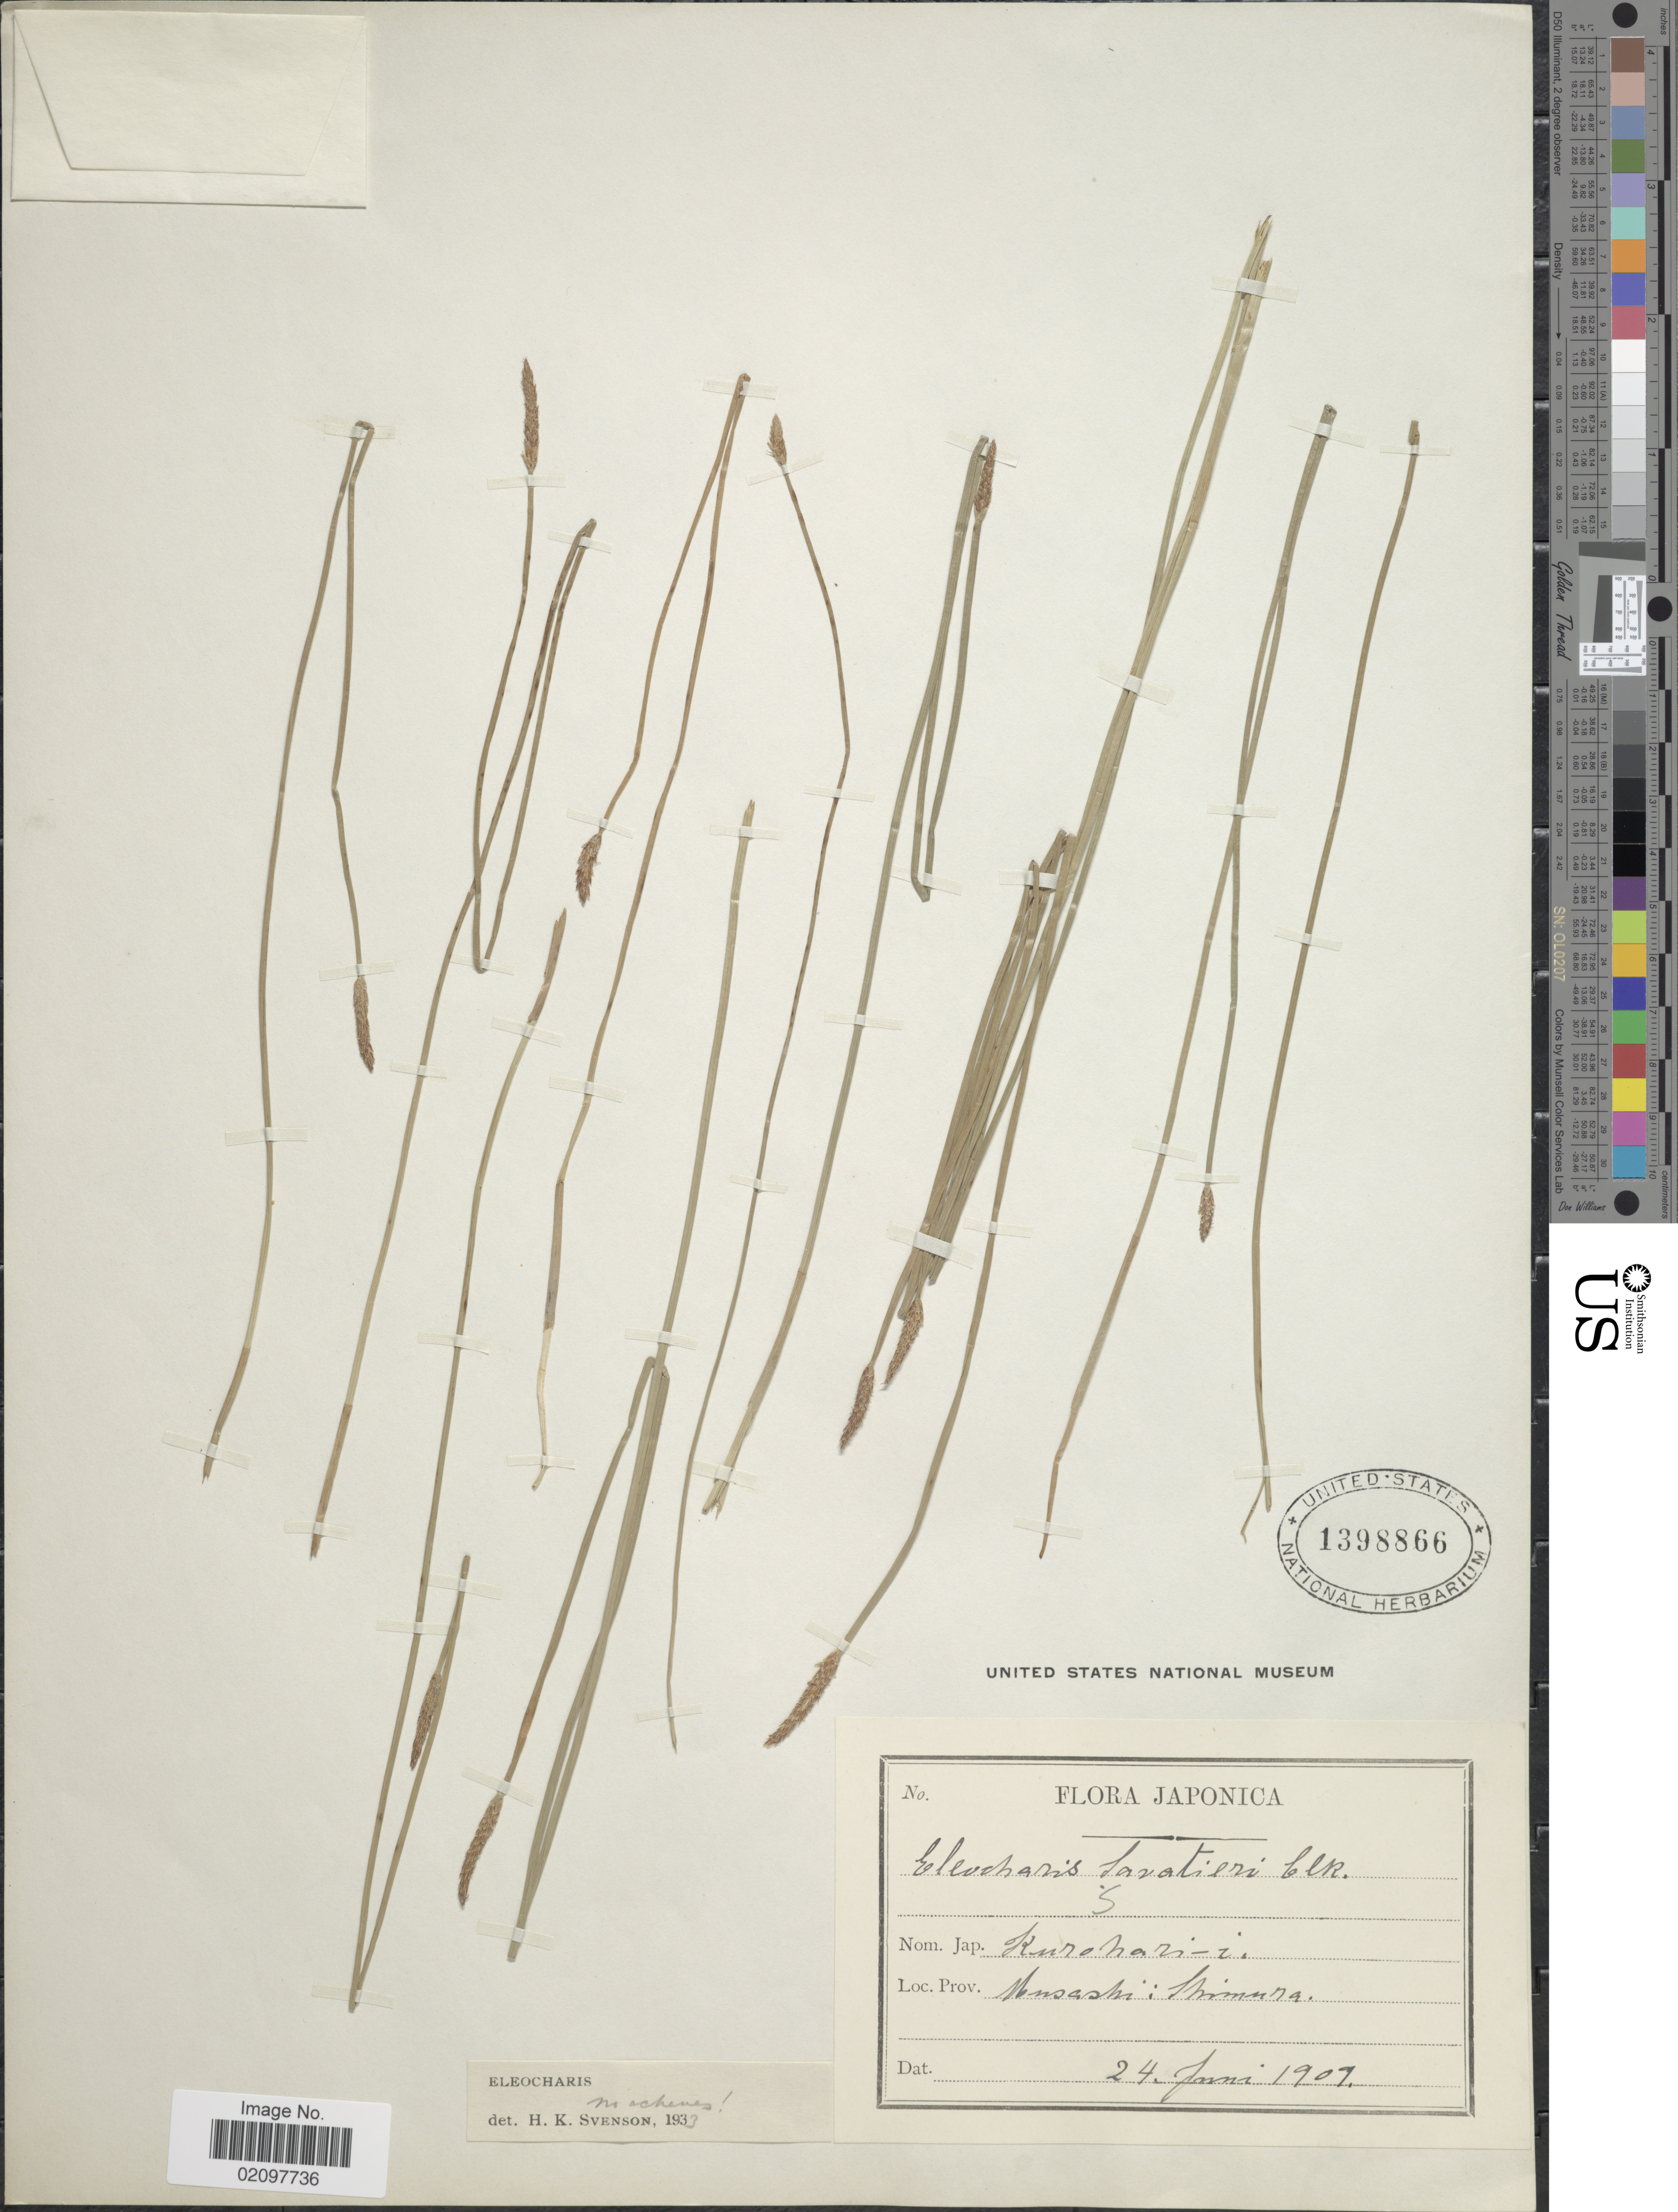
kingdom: Plantae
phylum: Tracheophyta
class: Liliopsida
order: Poales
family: Cyperaceae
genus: Eleocharis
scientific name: Eleocharis palustris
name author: (L.) Roem. & Schult.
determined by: Strong, Mark T., (BOT), Smithsonian Institution - National Museum of Natural History (UNITED STATES)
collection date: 1909-06-24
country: Japan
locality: Japonica. Musashi: Shimura.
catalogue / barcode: US 1398866